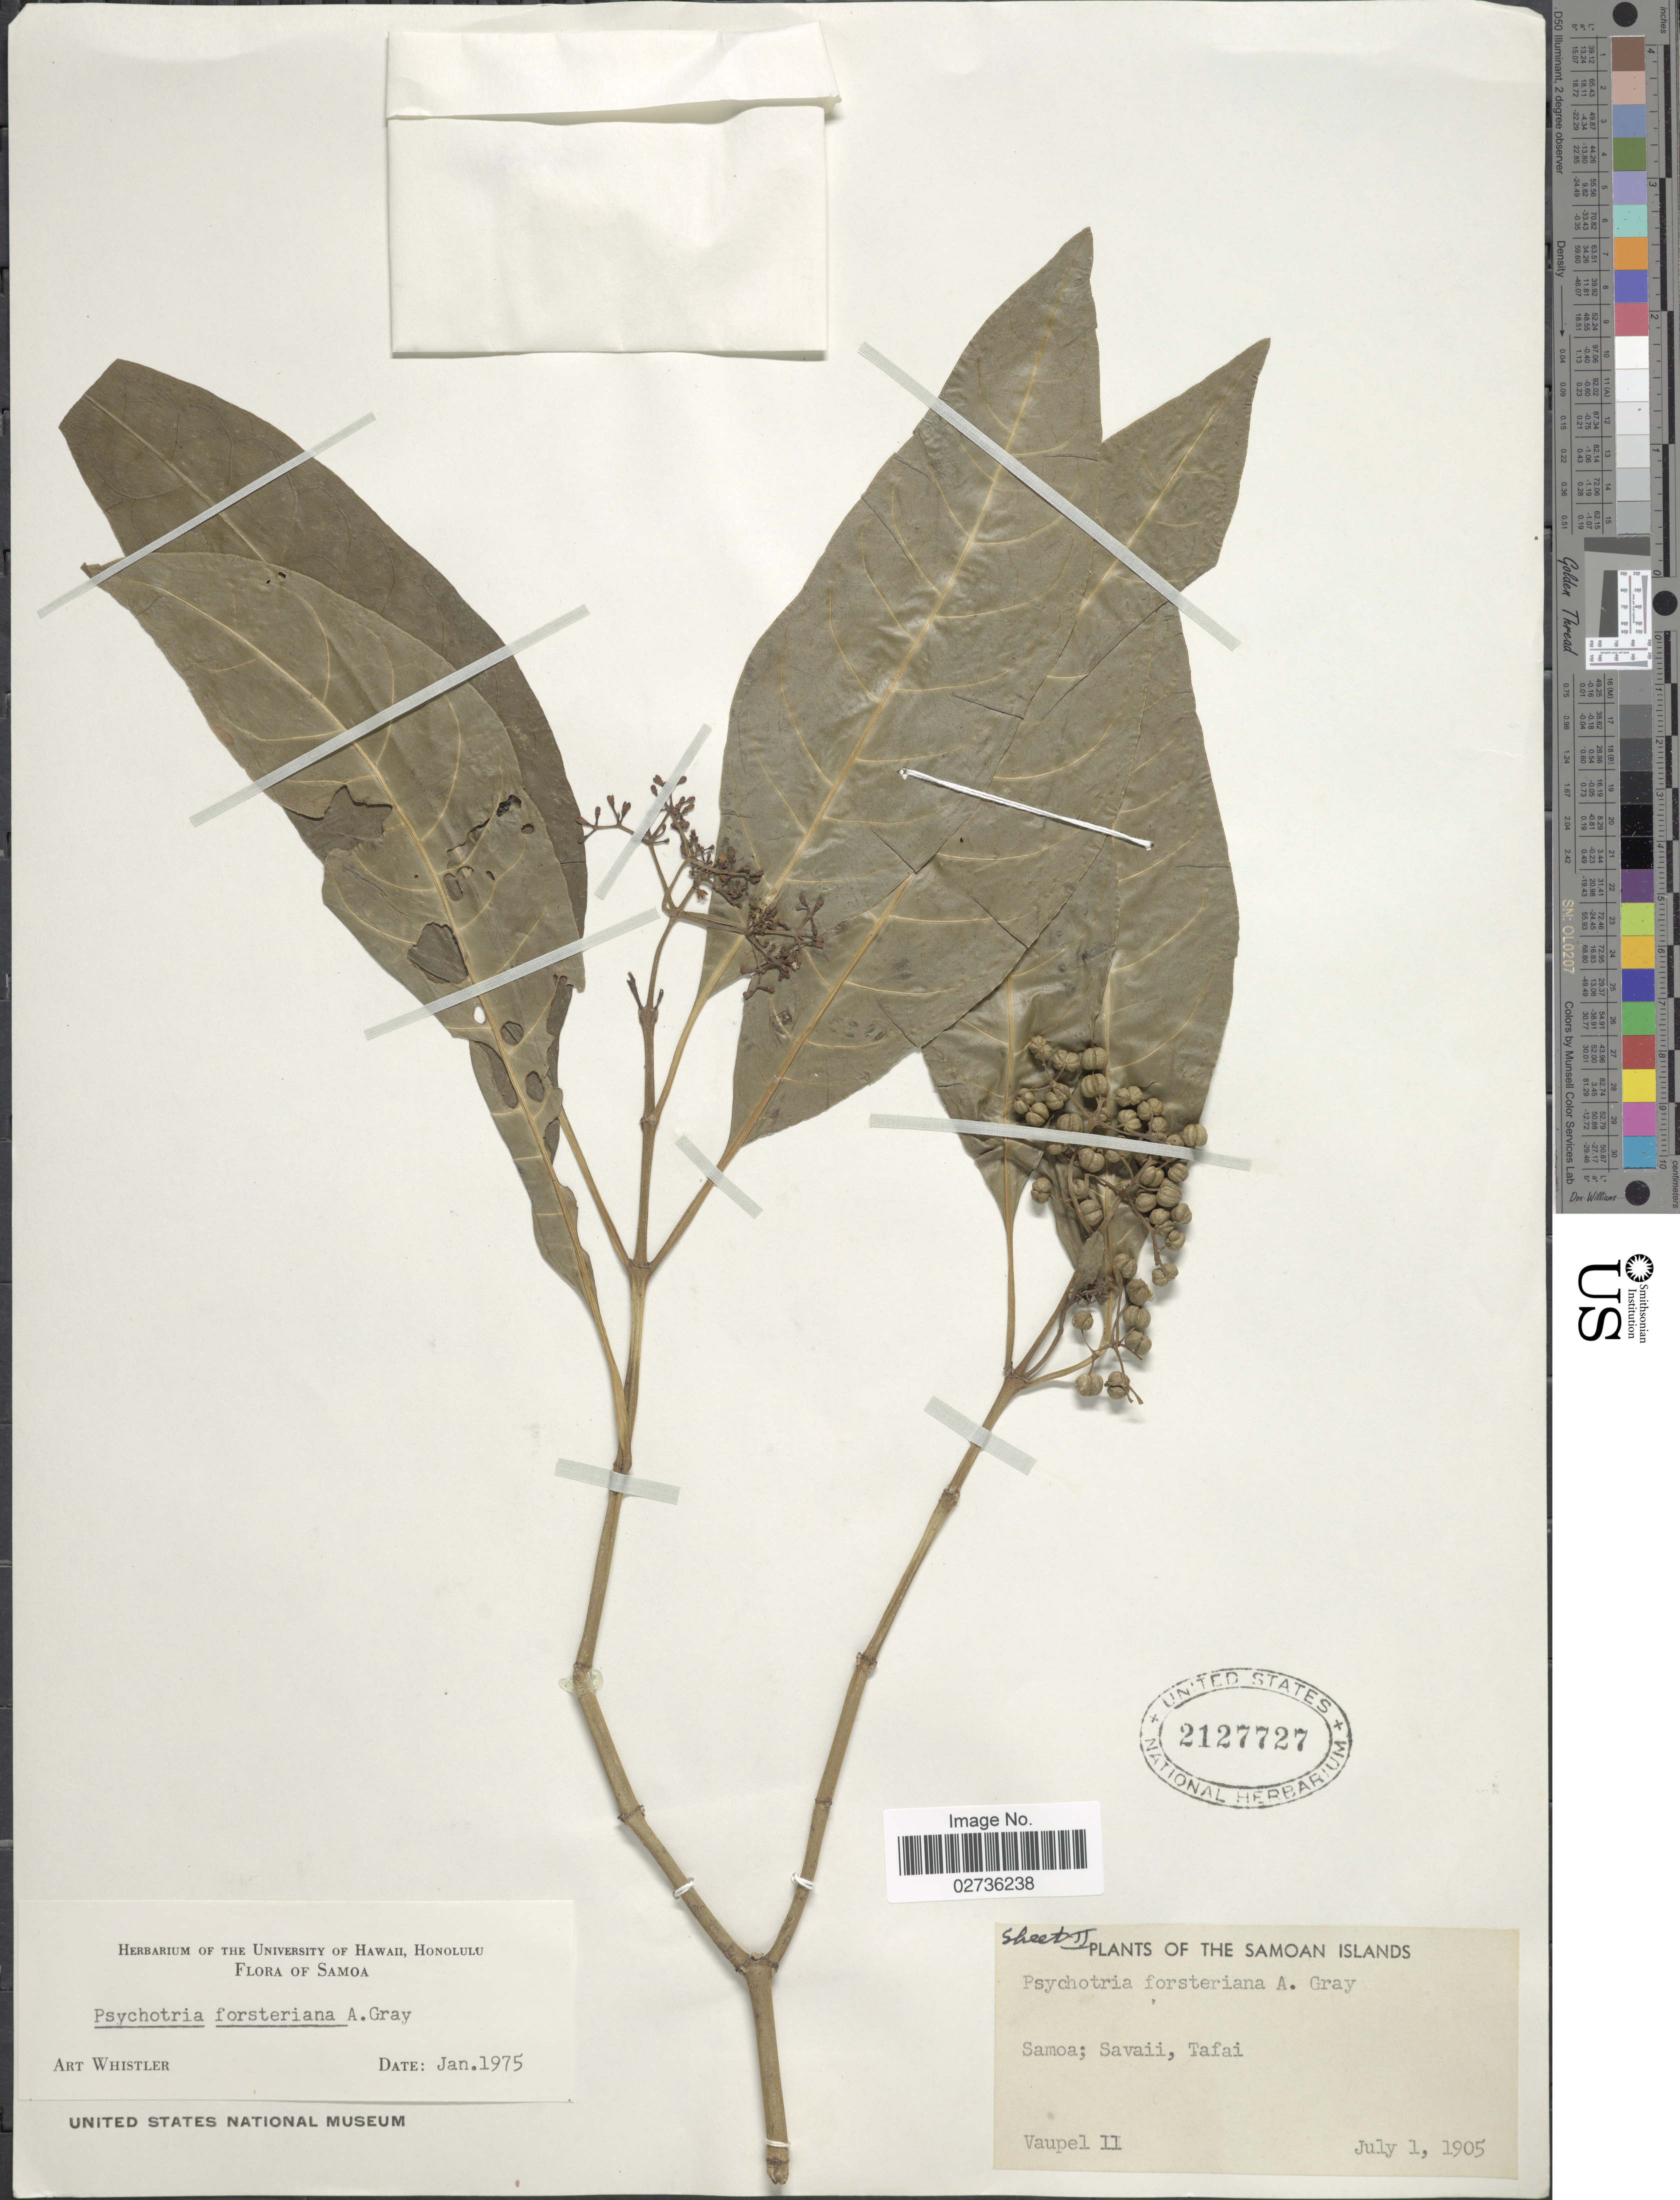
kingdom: Plantae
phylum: Tracheophyta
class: Magnoliopsida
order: Gentianales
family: Rubiaceae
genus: Psychotria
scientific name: Psychotria forsteriana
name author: A. Gray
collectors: Vaupel, --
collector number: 11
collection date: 1905-07-01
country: Samoa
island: Savai'i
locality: Samoan Islands. Samoa; Savaii. Tafai.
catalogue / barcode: US 2127727